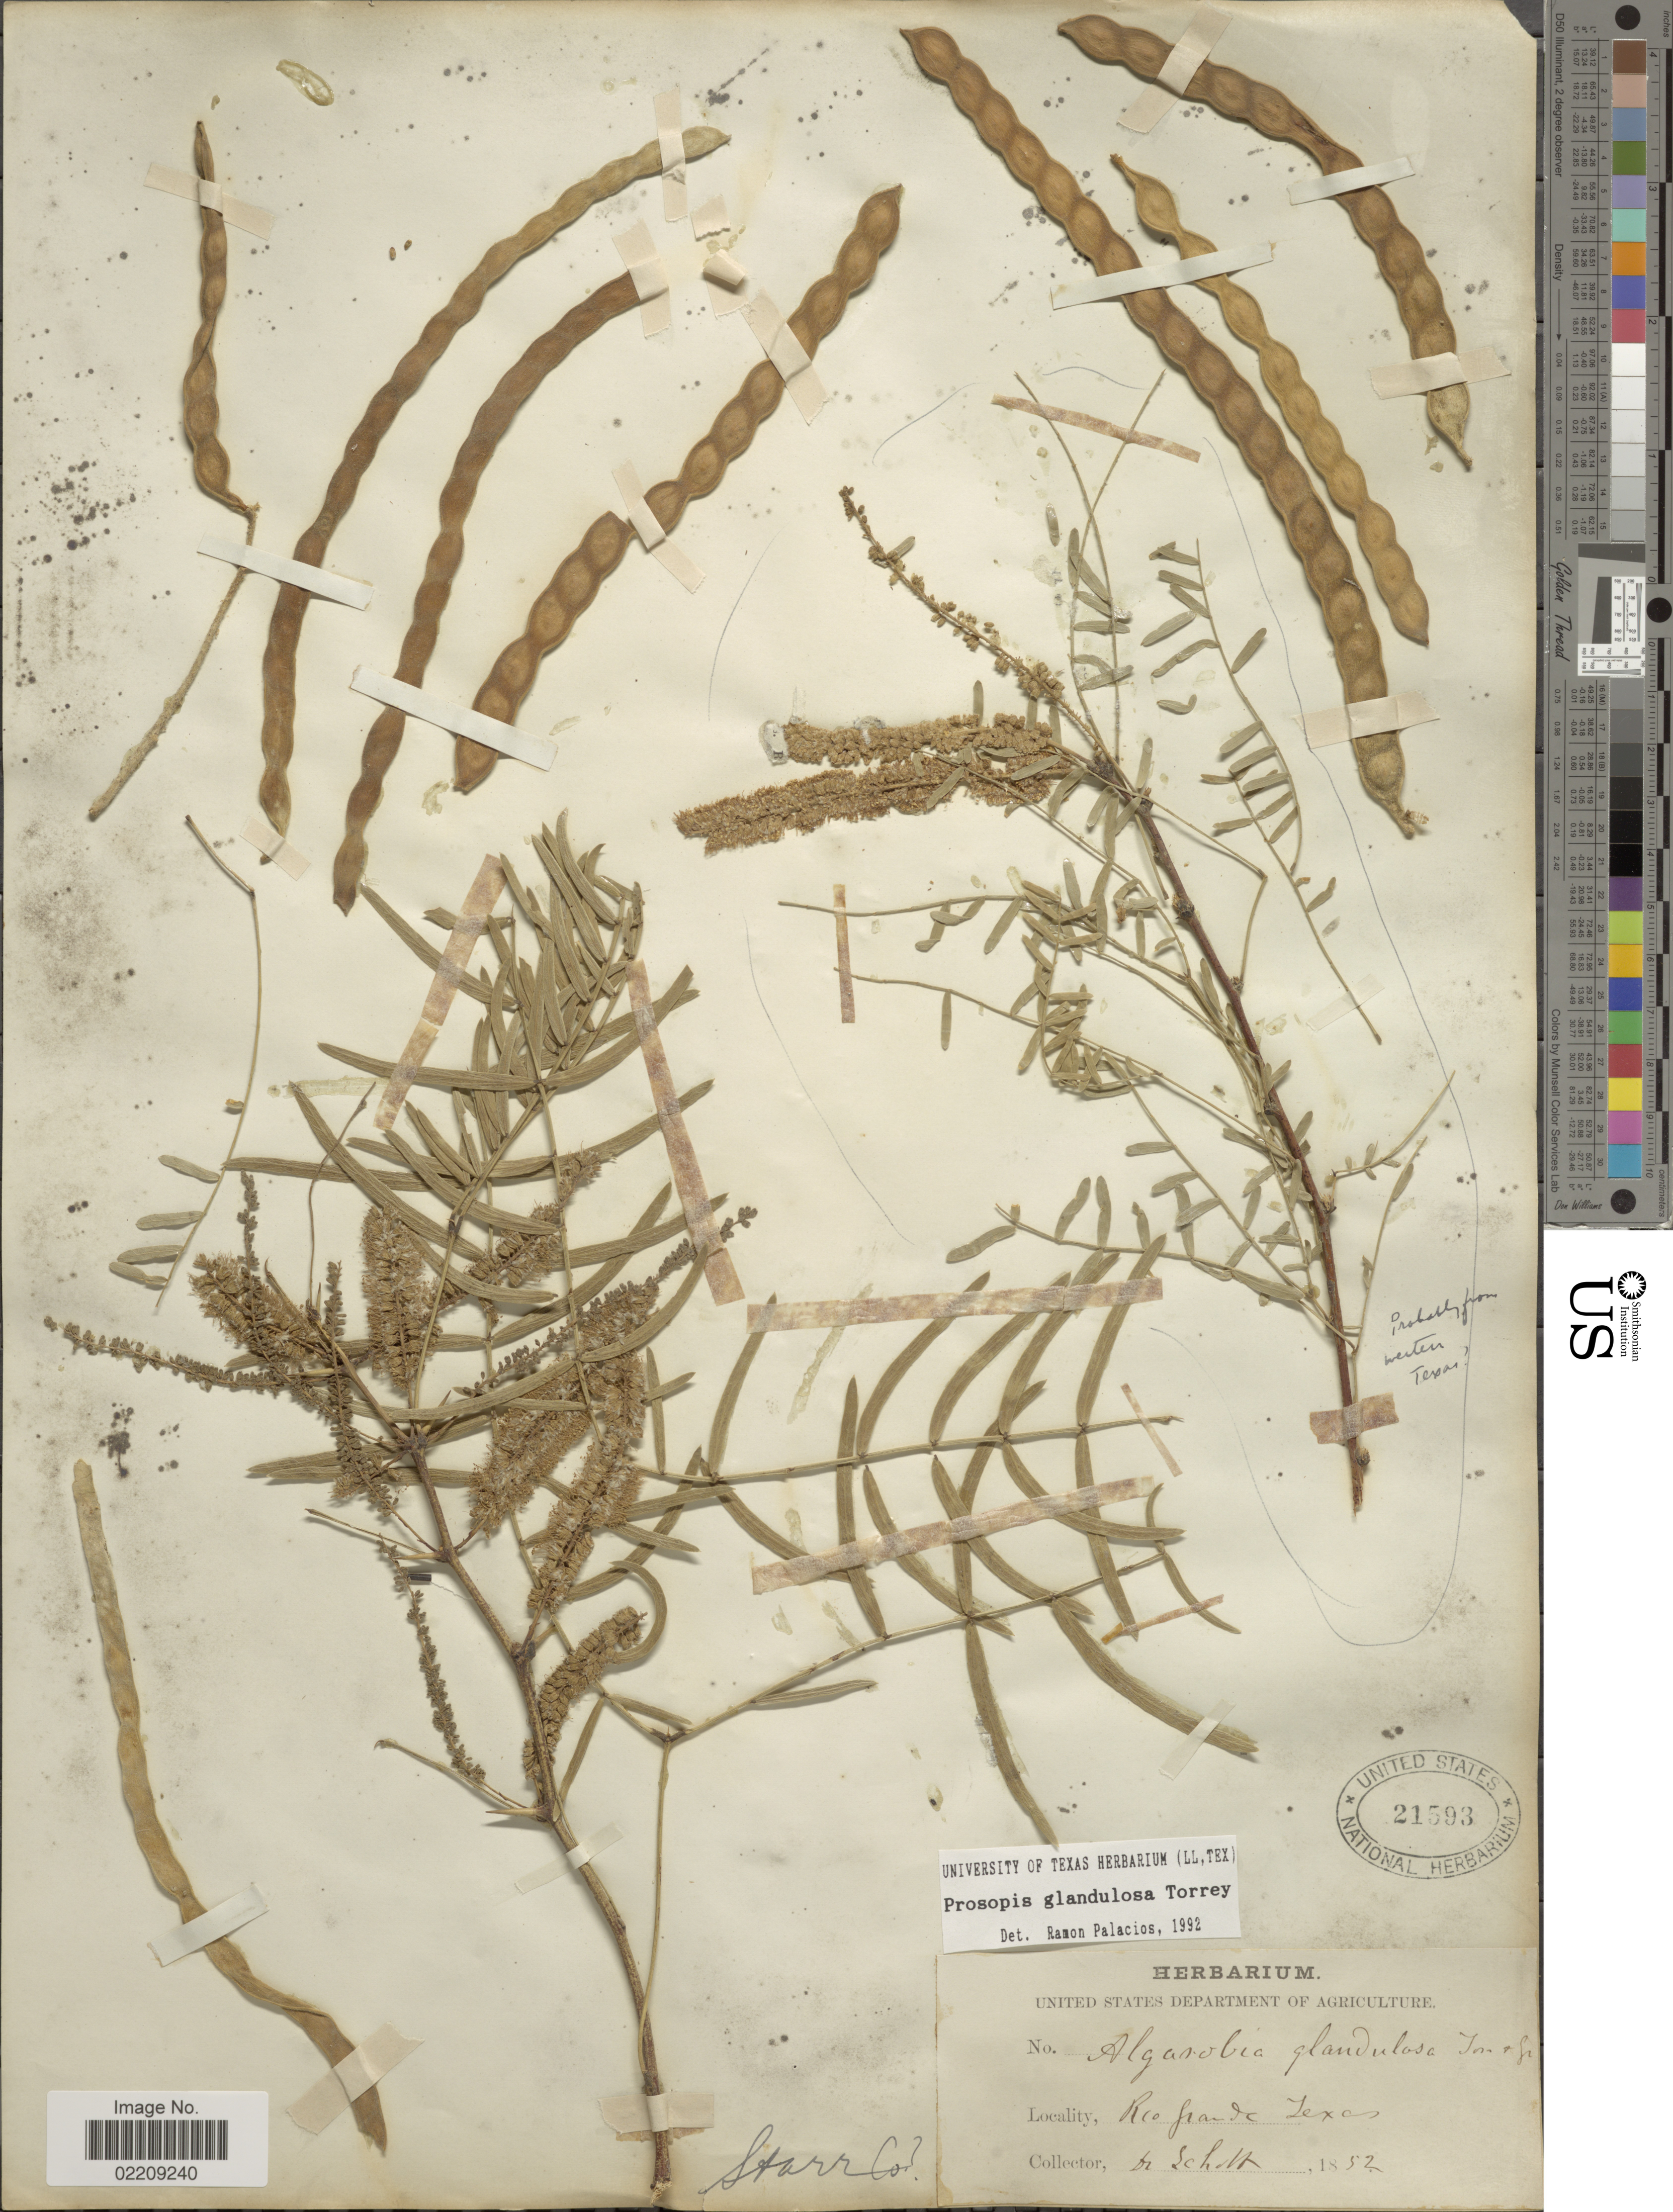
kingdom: Plantae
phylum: Tracheophyta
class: Magnoliopsida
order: Fabales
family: Fabaceae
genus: Neltuma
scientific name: Neltuma glandulosa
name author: (Torr.) Britton & Rose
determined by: Strong, Mark T., (BOT), Smithsonian Institution - National Museum of Natural History (UNITED STATES)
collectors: Schott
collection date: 1852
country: United States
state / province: Texas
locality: Rio Grande, Starr Co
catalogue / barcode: US 21593